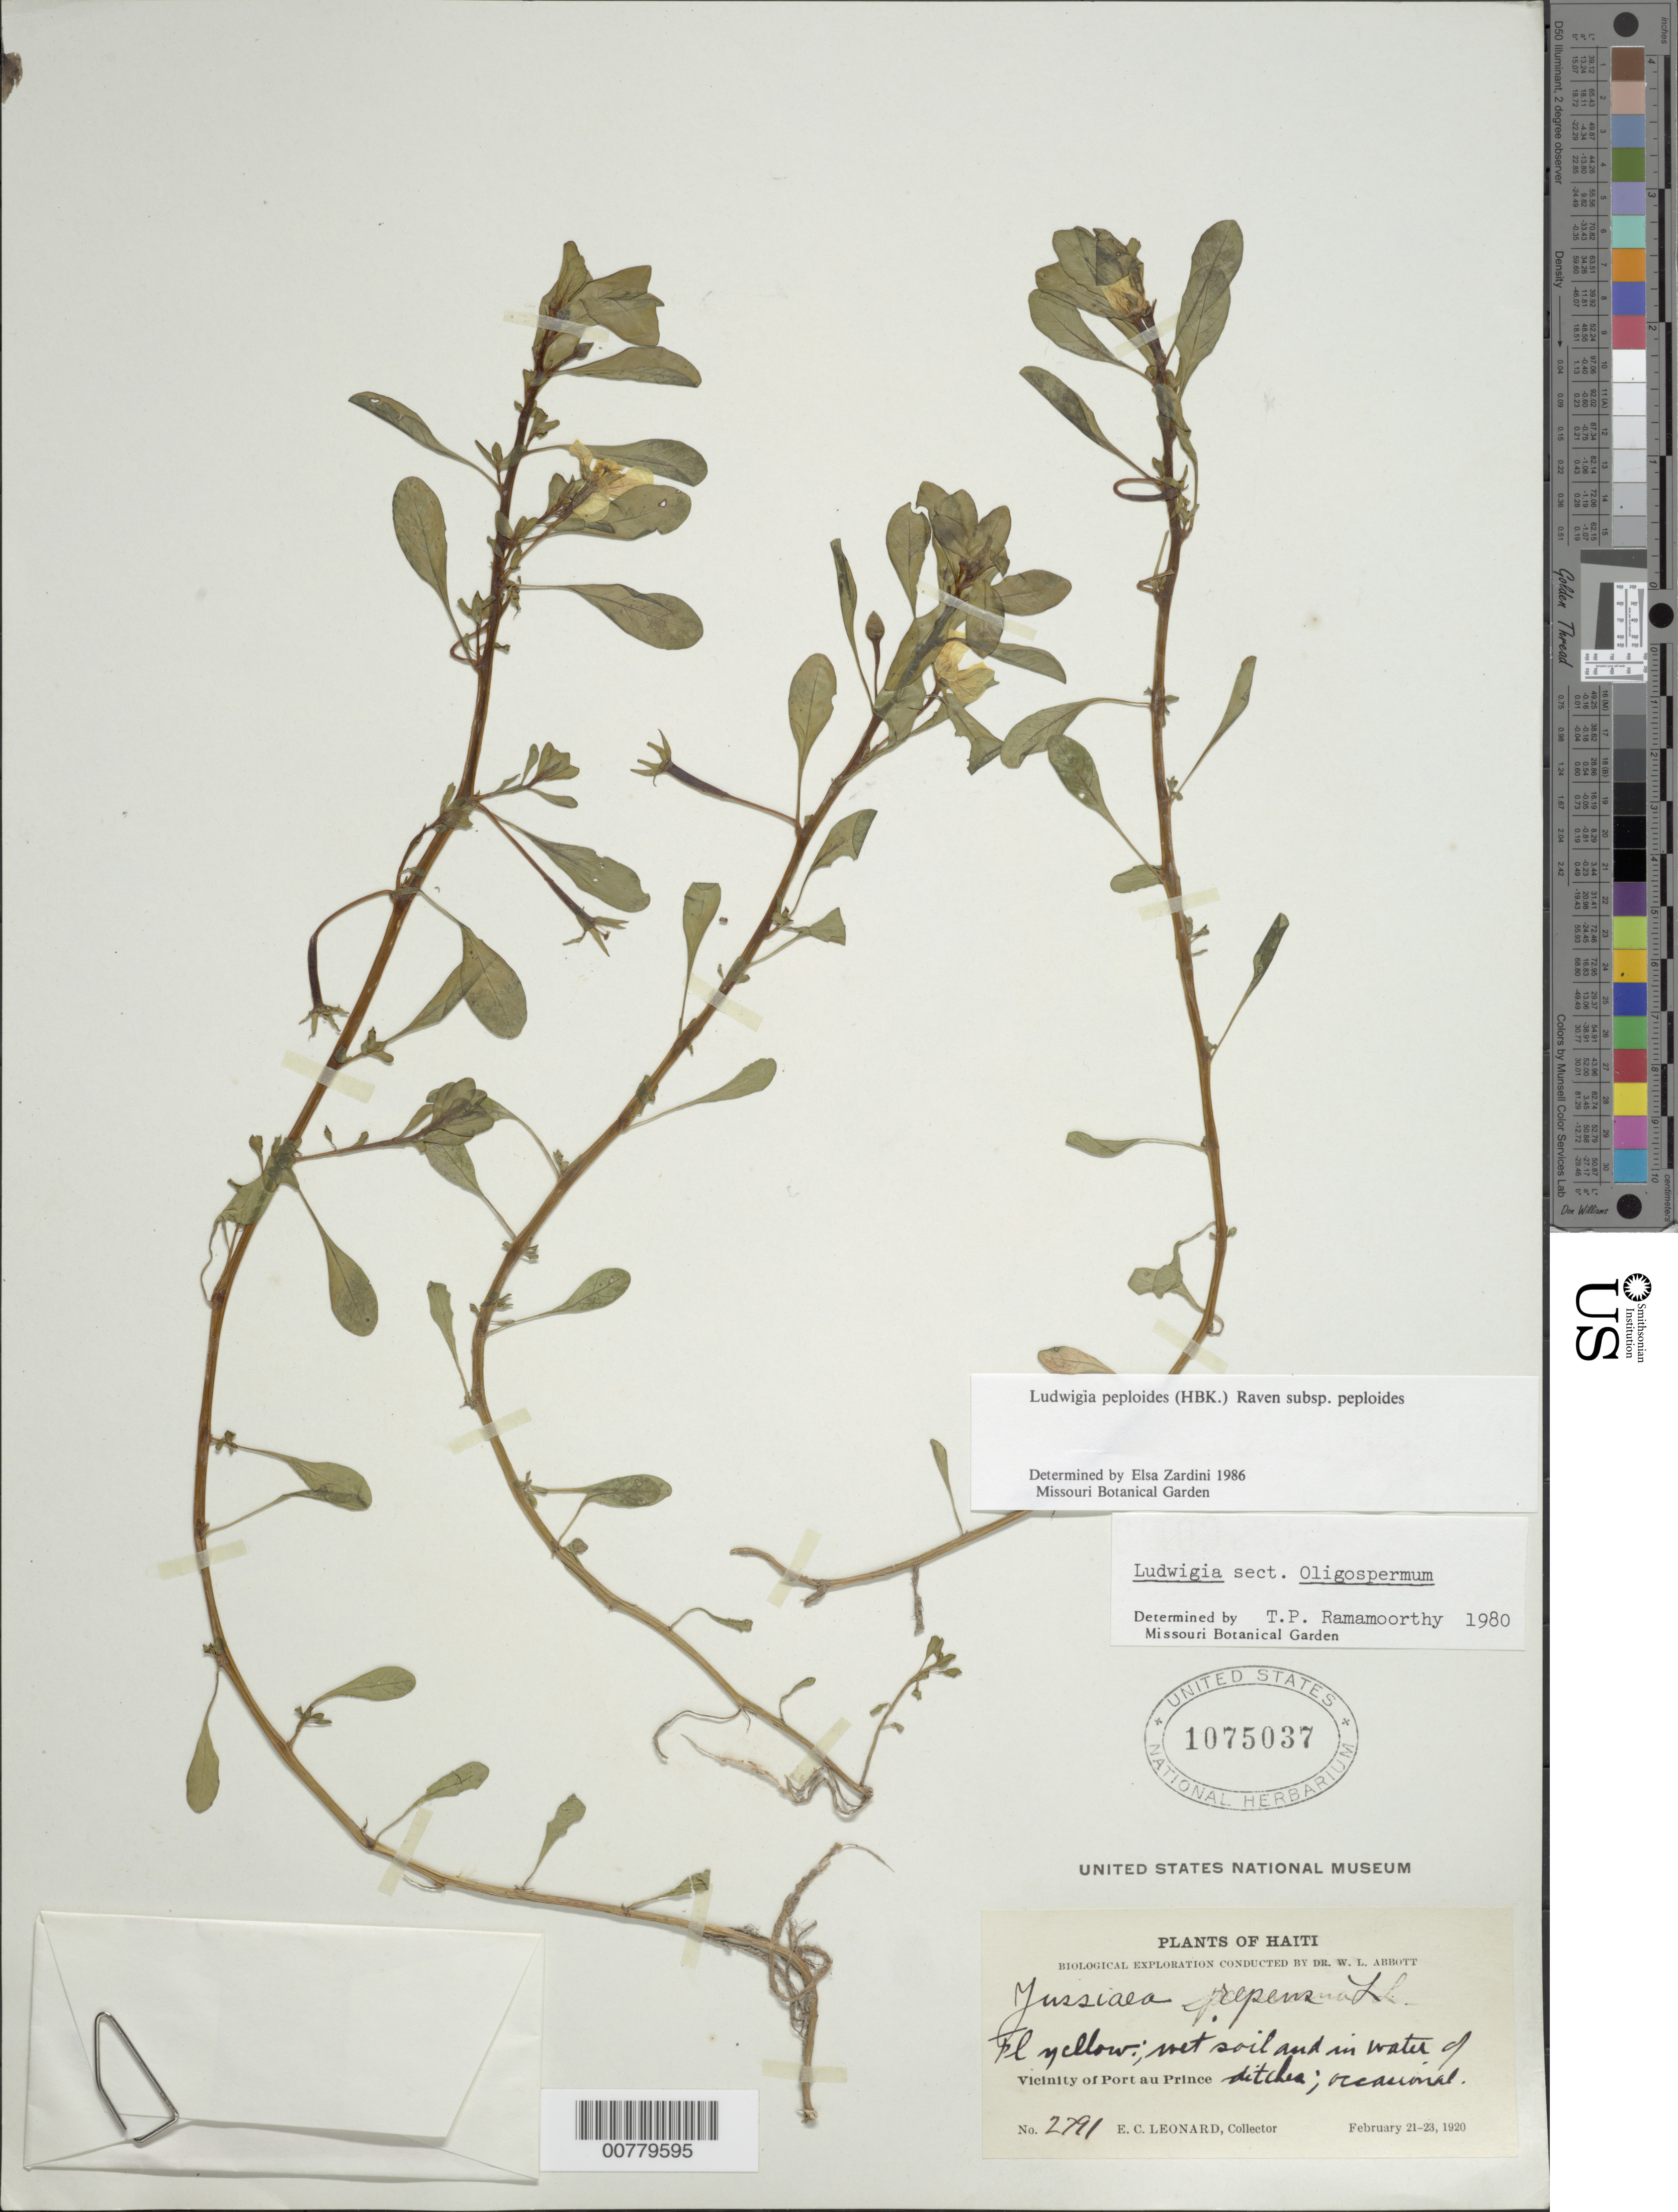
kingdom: Plantae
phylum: Tracheophyta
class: Magnoliopsida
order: Myrtales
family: Onagraceae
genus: Ludwigia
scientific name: Ludwigia peploides subsp. peploides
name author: (Kunth) P.H. Raven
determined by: Zardini, E. M.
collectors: E. C. Leonard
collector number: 2791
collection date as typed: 21 Feb 1920 to 23 Feb 1920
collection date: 1920-02-21/1920-02-23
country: Haiti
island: Hispaniola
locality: Vicinity of Port au Prince.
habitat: Wet soil and water of ditches.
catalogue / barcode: US 1075037